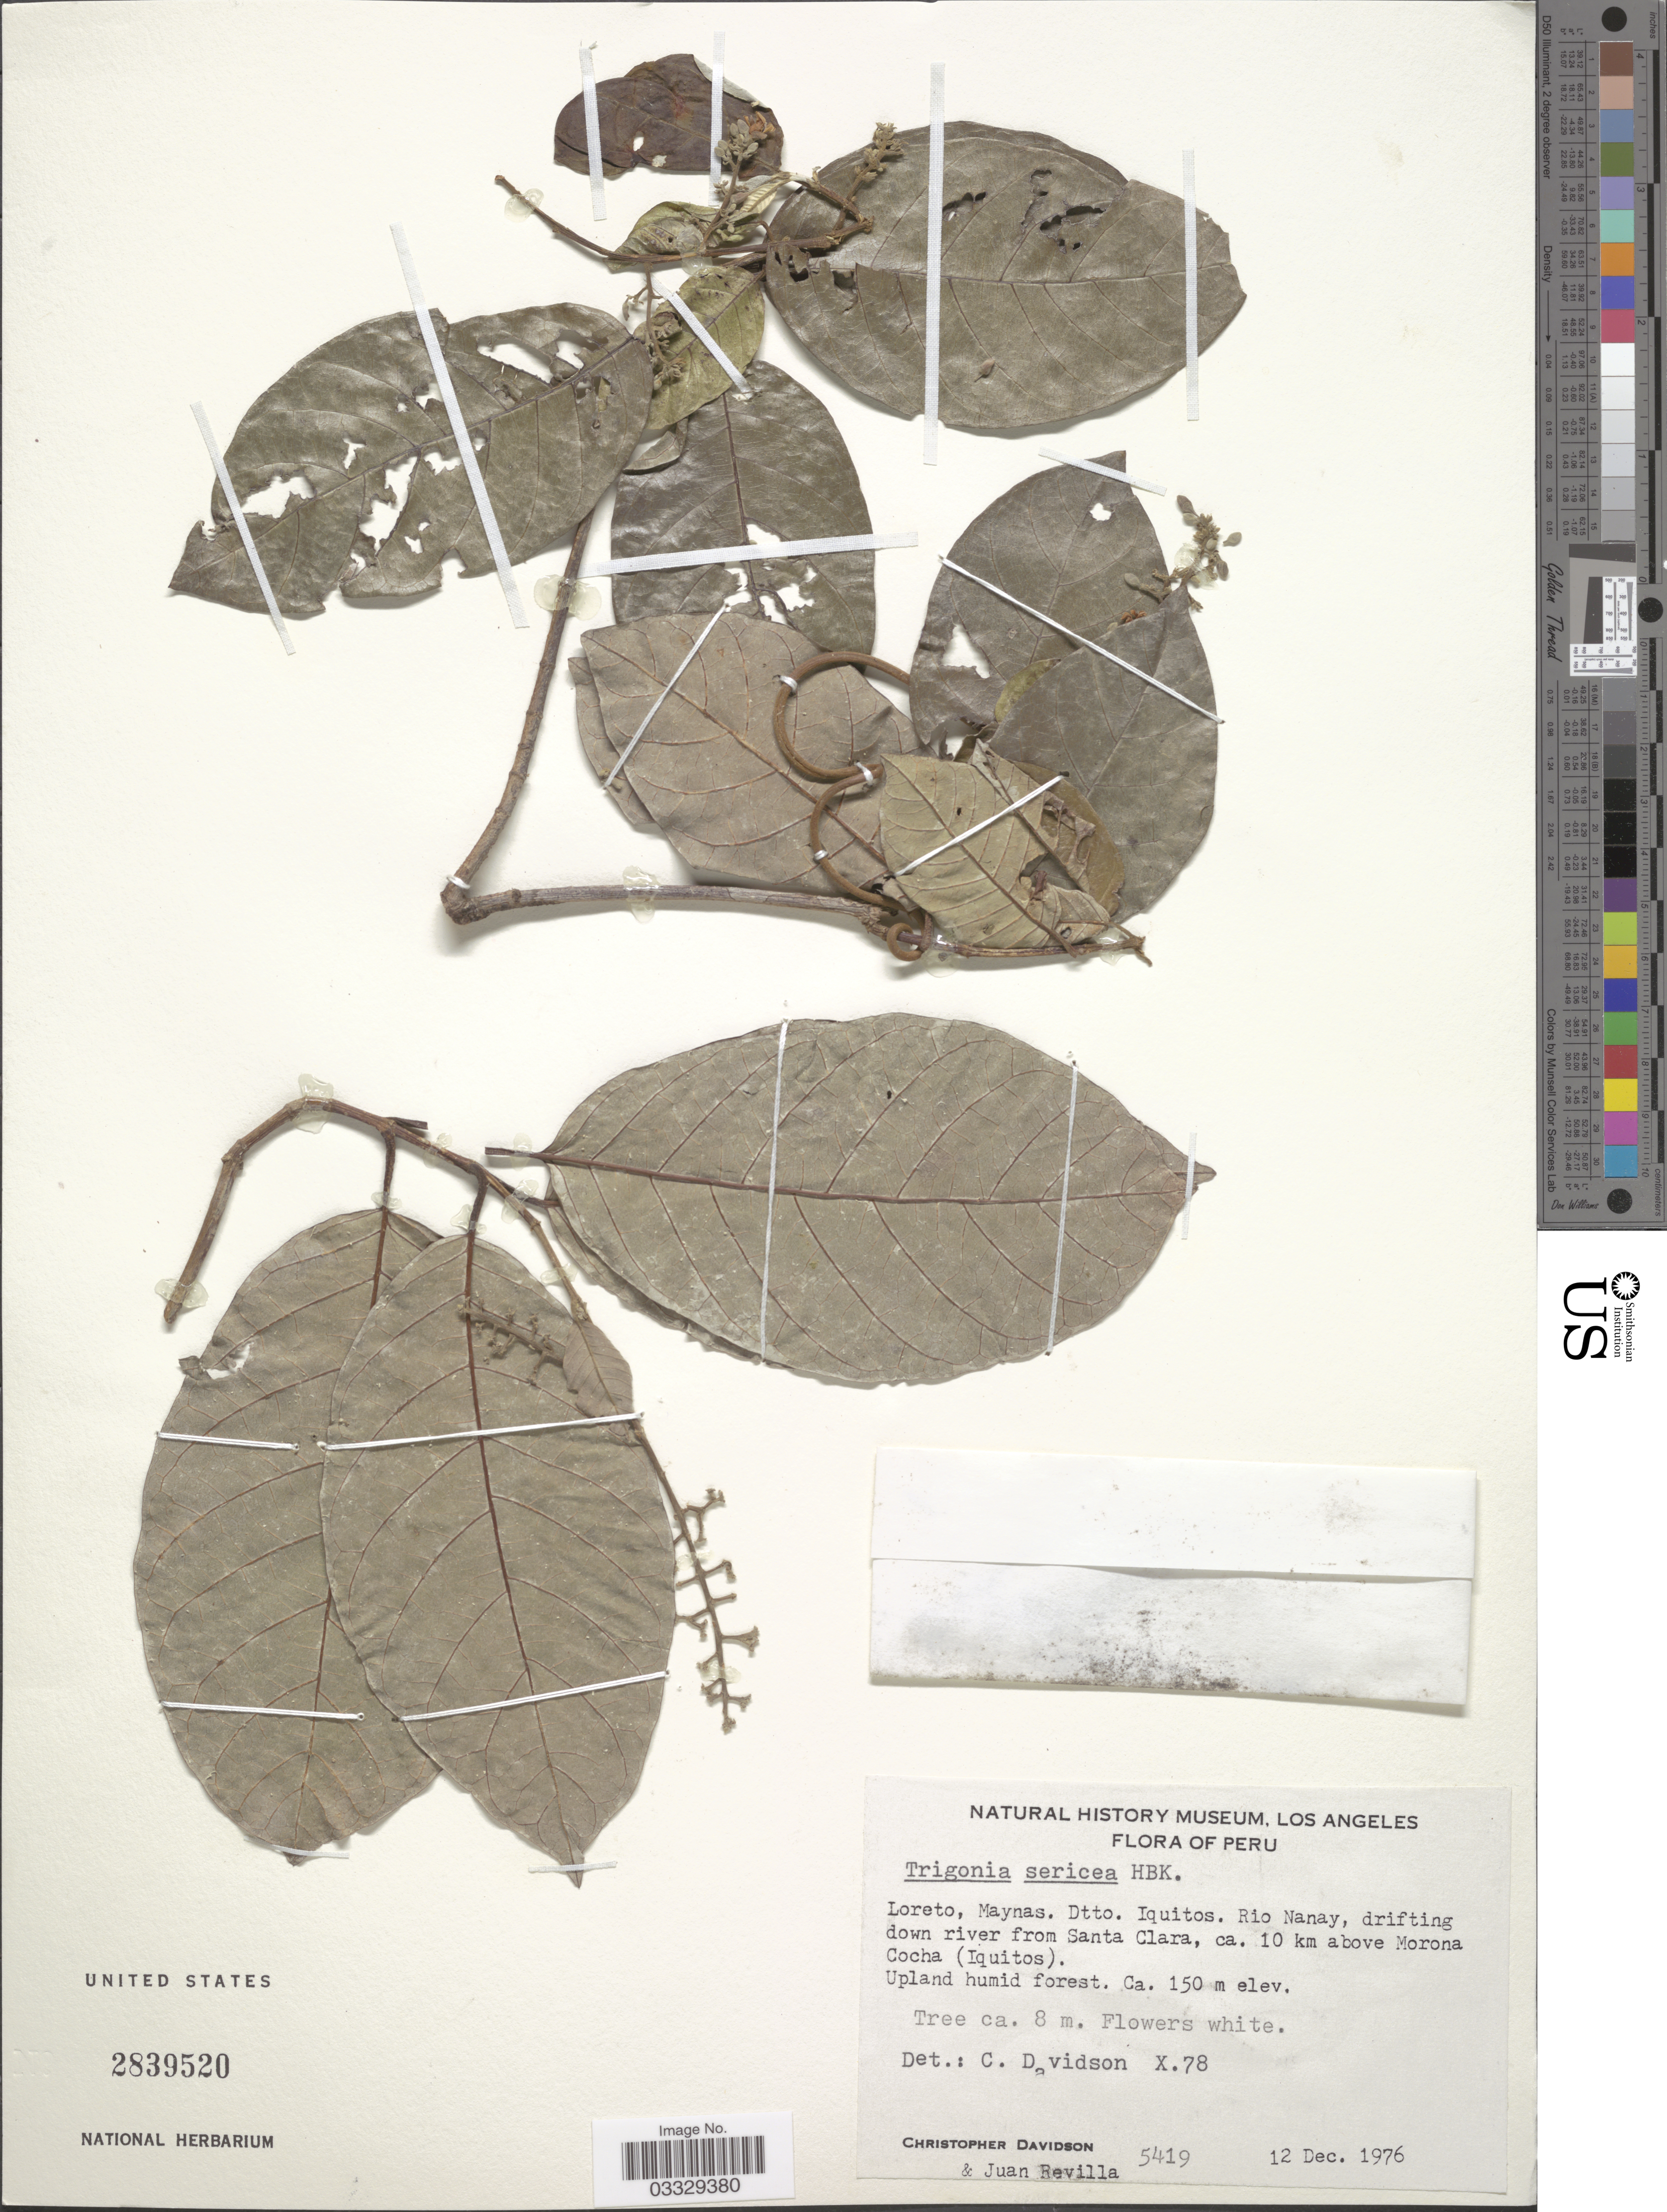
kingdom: Plantae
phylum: Tracheophyta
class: Magnoliopsida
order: Malpighiales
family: Trigoniaceae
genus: Trigonia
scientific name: Trigonia sericea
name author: Kunth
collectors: C. Davidson & J. Revilla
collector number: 5419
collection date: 1976-12-12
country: Peru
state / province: Loreto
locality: Maynas. Dtto. Iquitos. Rio Nanay, drifting down river from Santa Clara, ca. 10 km above Morona Cocha (Iquitos).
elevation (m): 150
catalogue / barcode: US 2839520